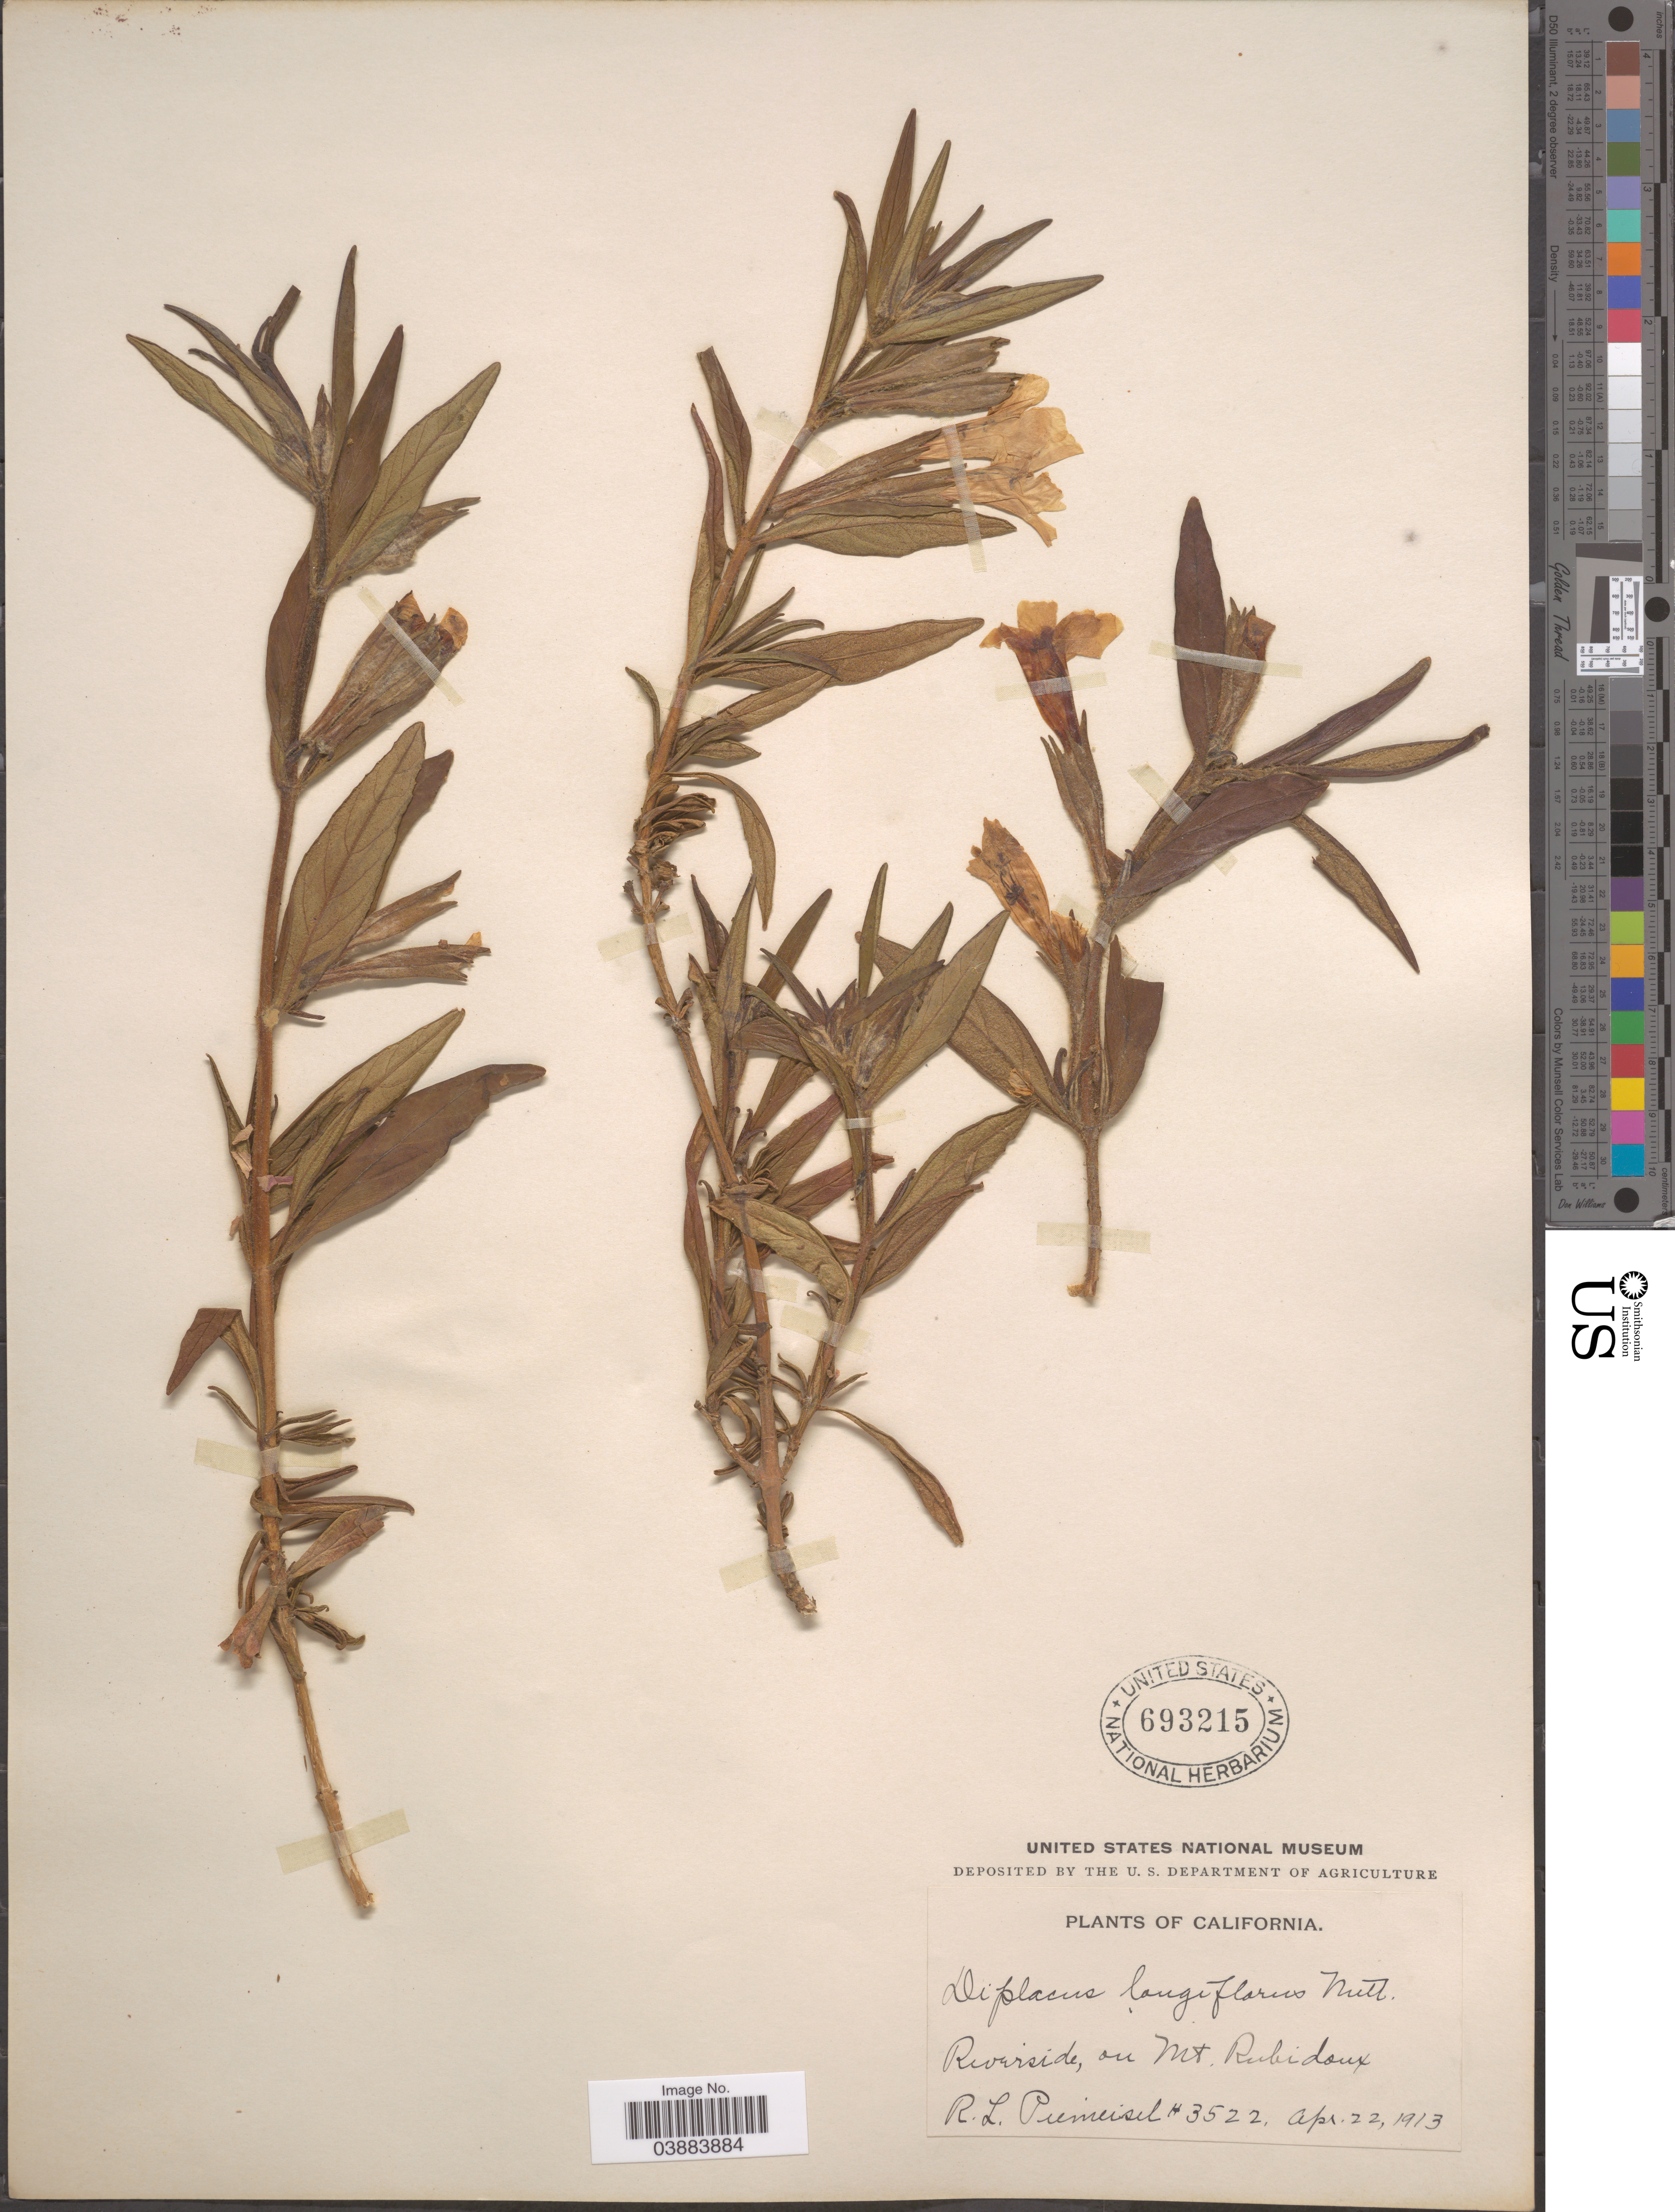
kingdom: Plantae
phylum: Tracheophyta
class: Magnoliopsida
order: Lamiales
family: Phrymaceae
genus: Diplacus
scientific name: Diplacus longiflorus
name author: Nutt.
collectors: R. L. Piemeisel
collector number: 3522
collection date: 1913-04-22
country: United States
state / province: California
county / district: Riverside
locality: Riverside, on Mt. Rubidoux.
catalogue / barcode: US 693215